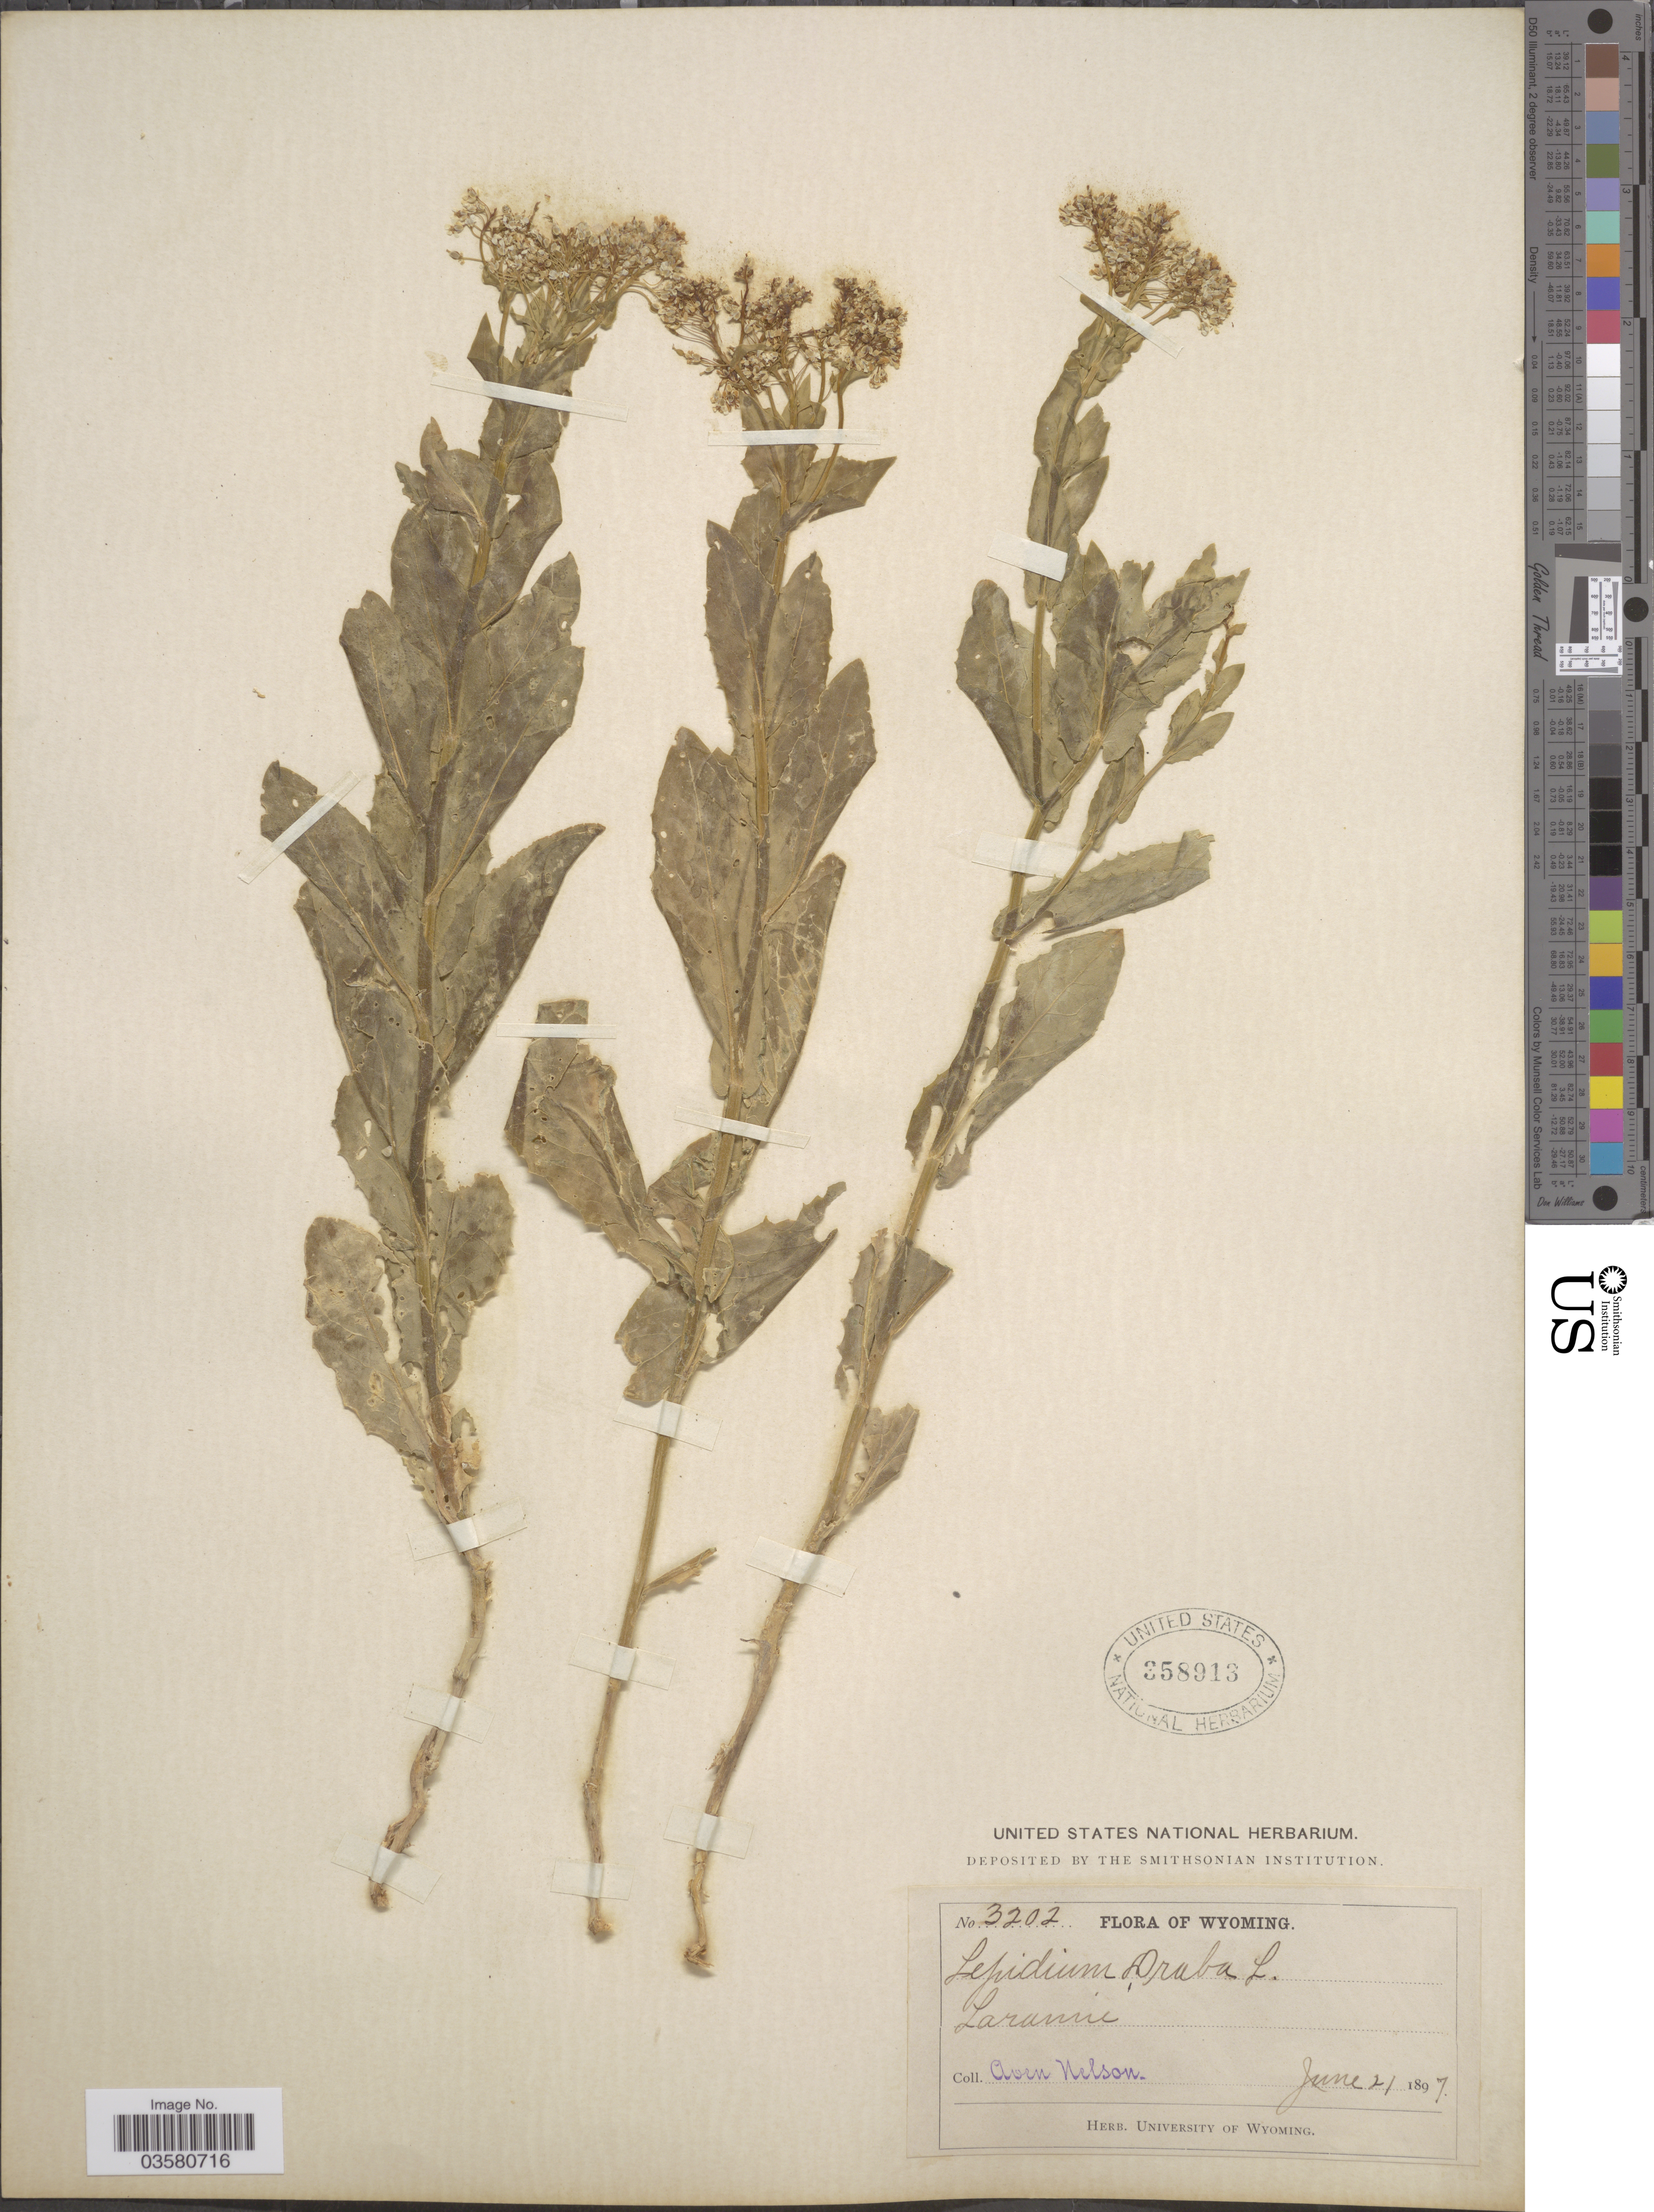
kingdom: Plantae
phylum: Tracheophyta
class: Magnoliopsida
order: Brassicales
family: Brassicaceae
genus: Lepidium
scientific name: Lepidium draba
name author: L.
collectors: A. Nelson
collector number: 3202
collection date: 1897-06-21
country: United States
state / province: Wyoming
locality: Laramie.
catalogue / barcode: US 358913